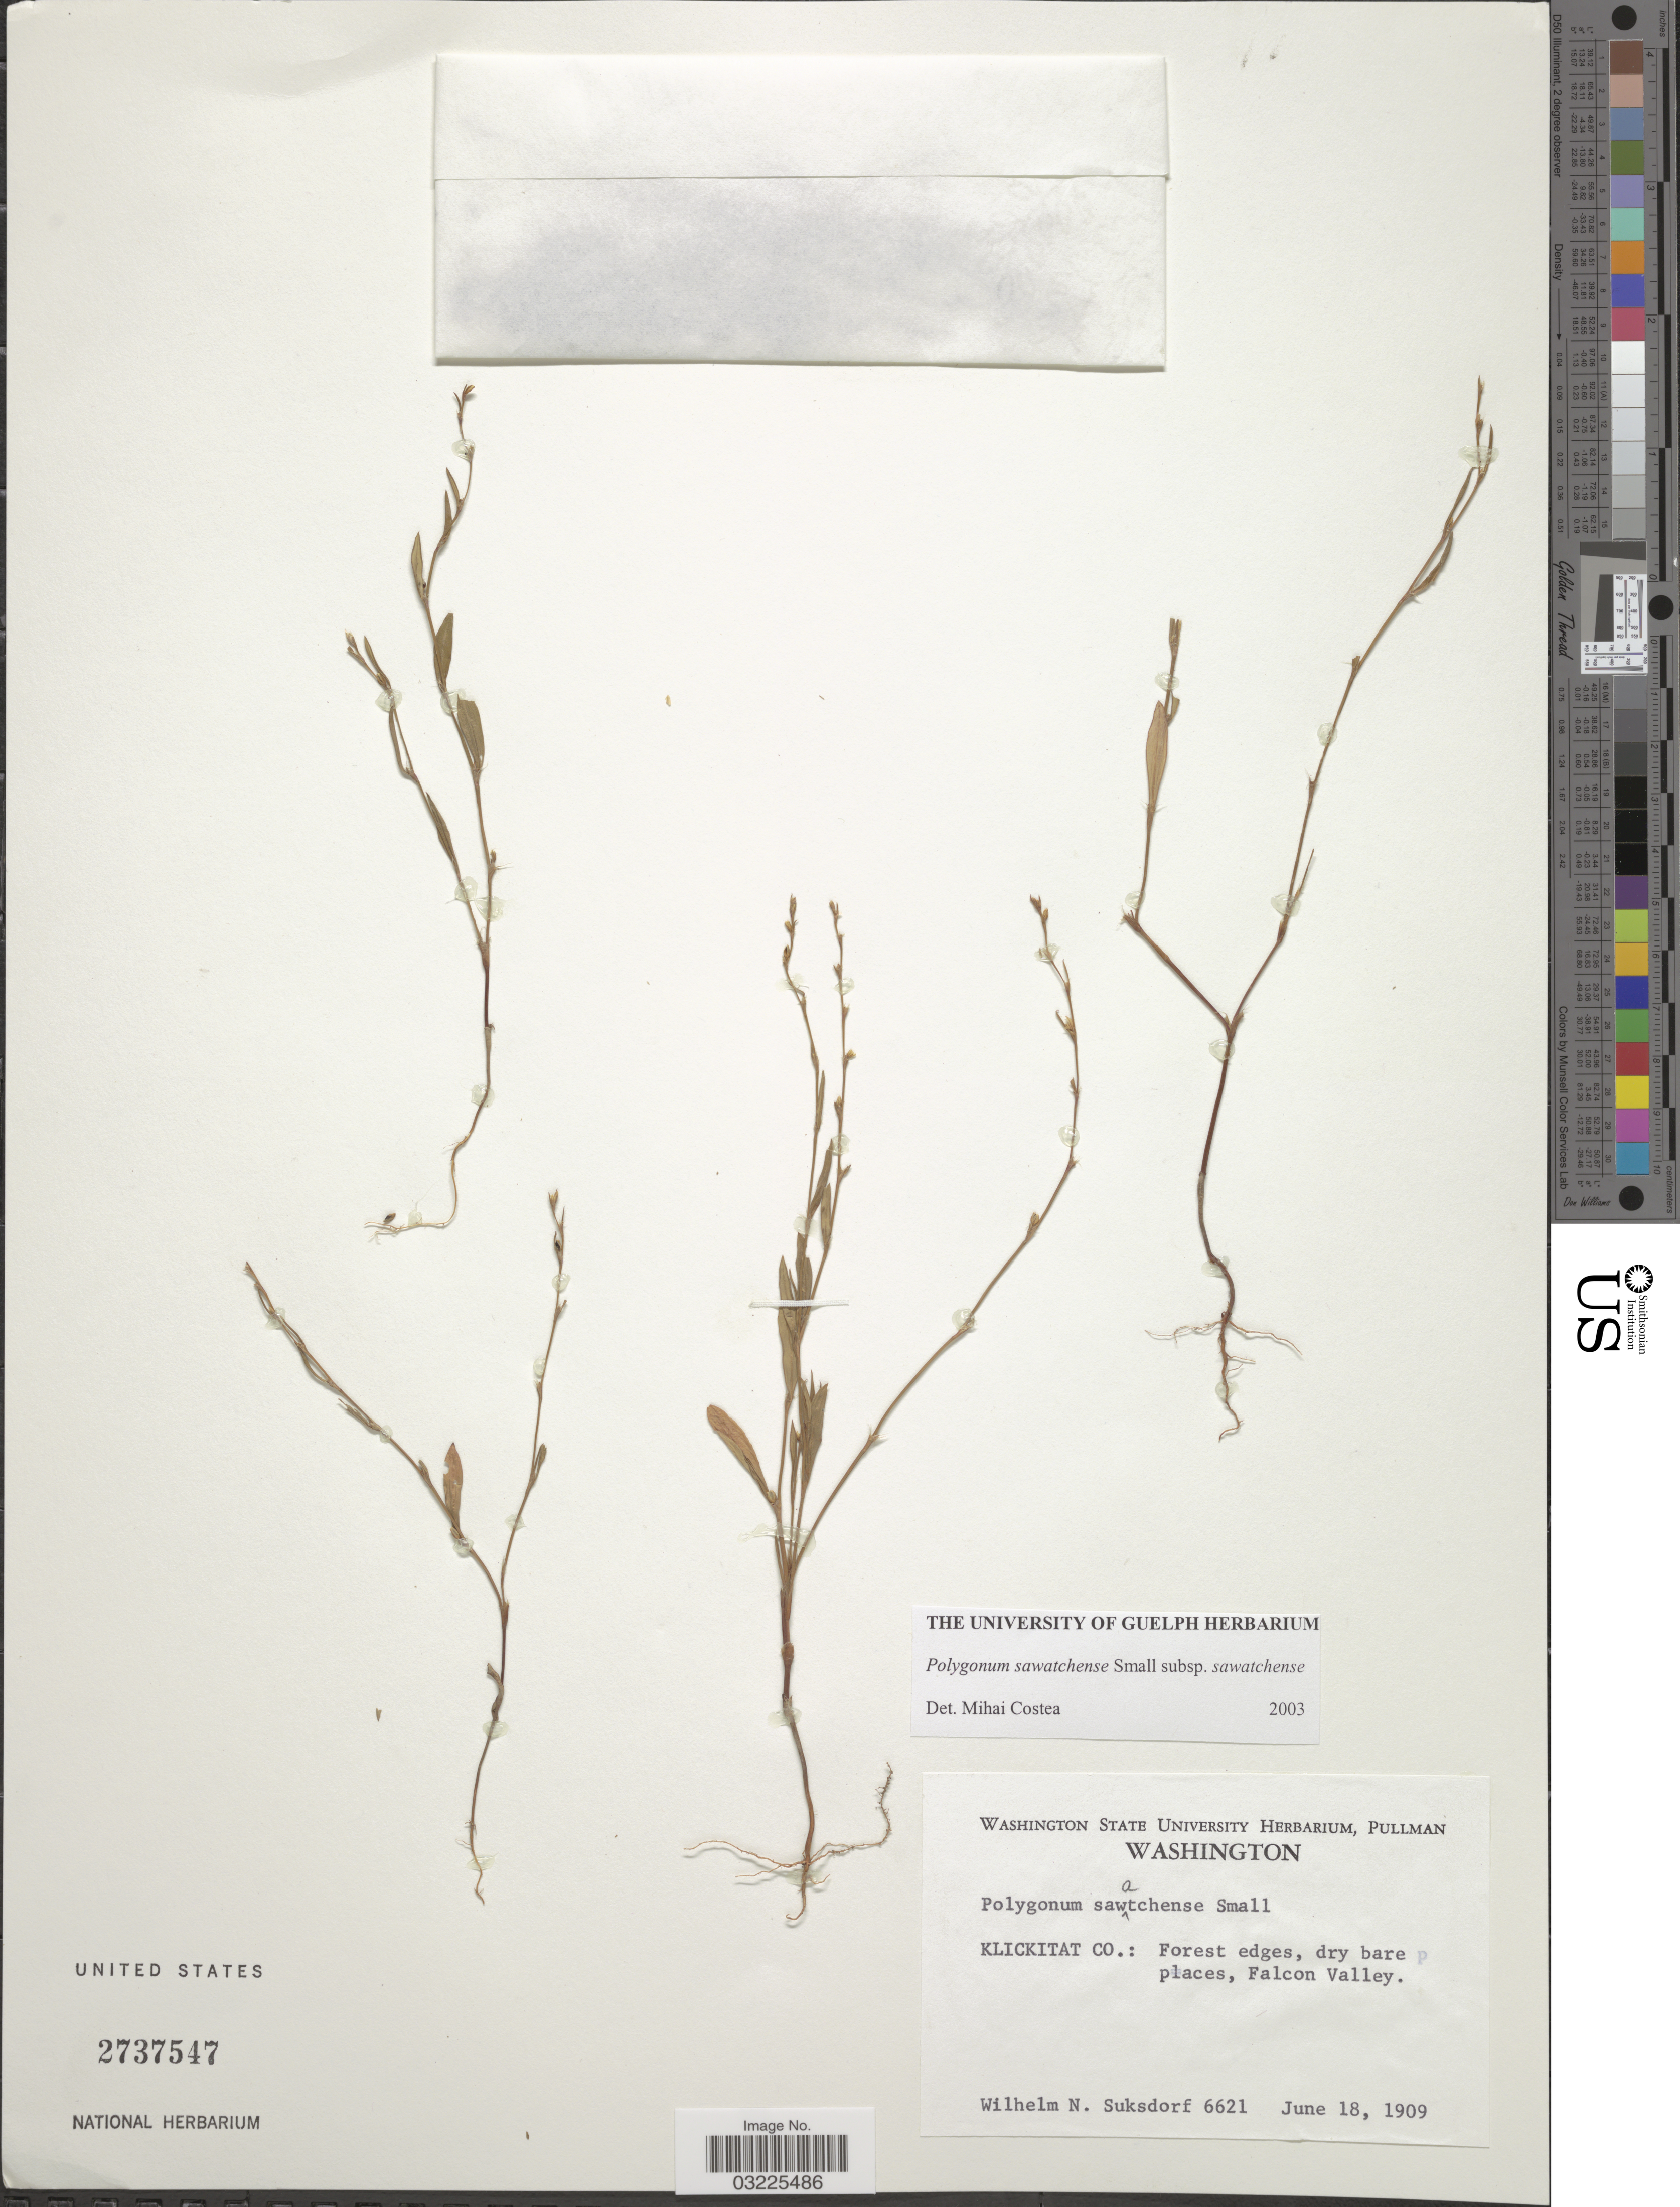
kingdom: Plantae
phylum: Tracheophyta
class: Magnoliopsida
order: Caryophyllales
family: Polygonaceae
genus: Polygonum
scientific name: Polygonum sawatchense subsp. sawatchense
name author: Small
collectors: W. N. Suksdorf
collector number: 6621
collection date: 1909-06-18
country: United States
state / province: Washington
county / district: Klickitat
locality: Klickitat Co.: Forest edges, dry bare places, Falcon Valley.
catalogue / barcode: US 2737547